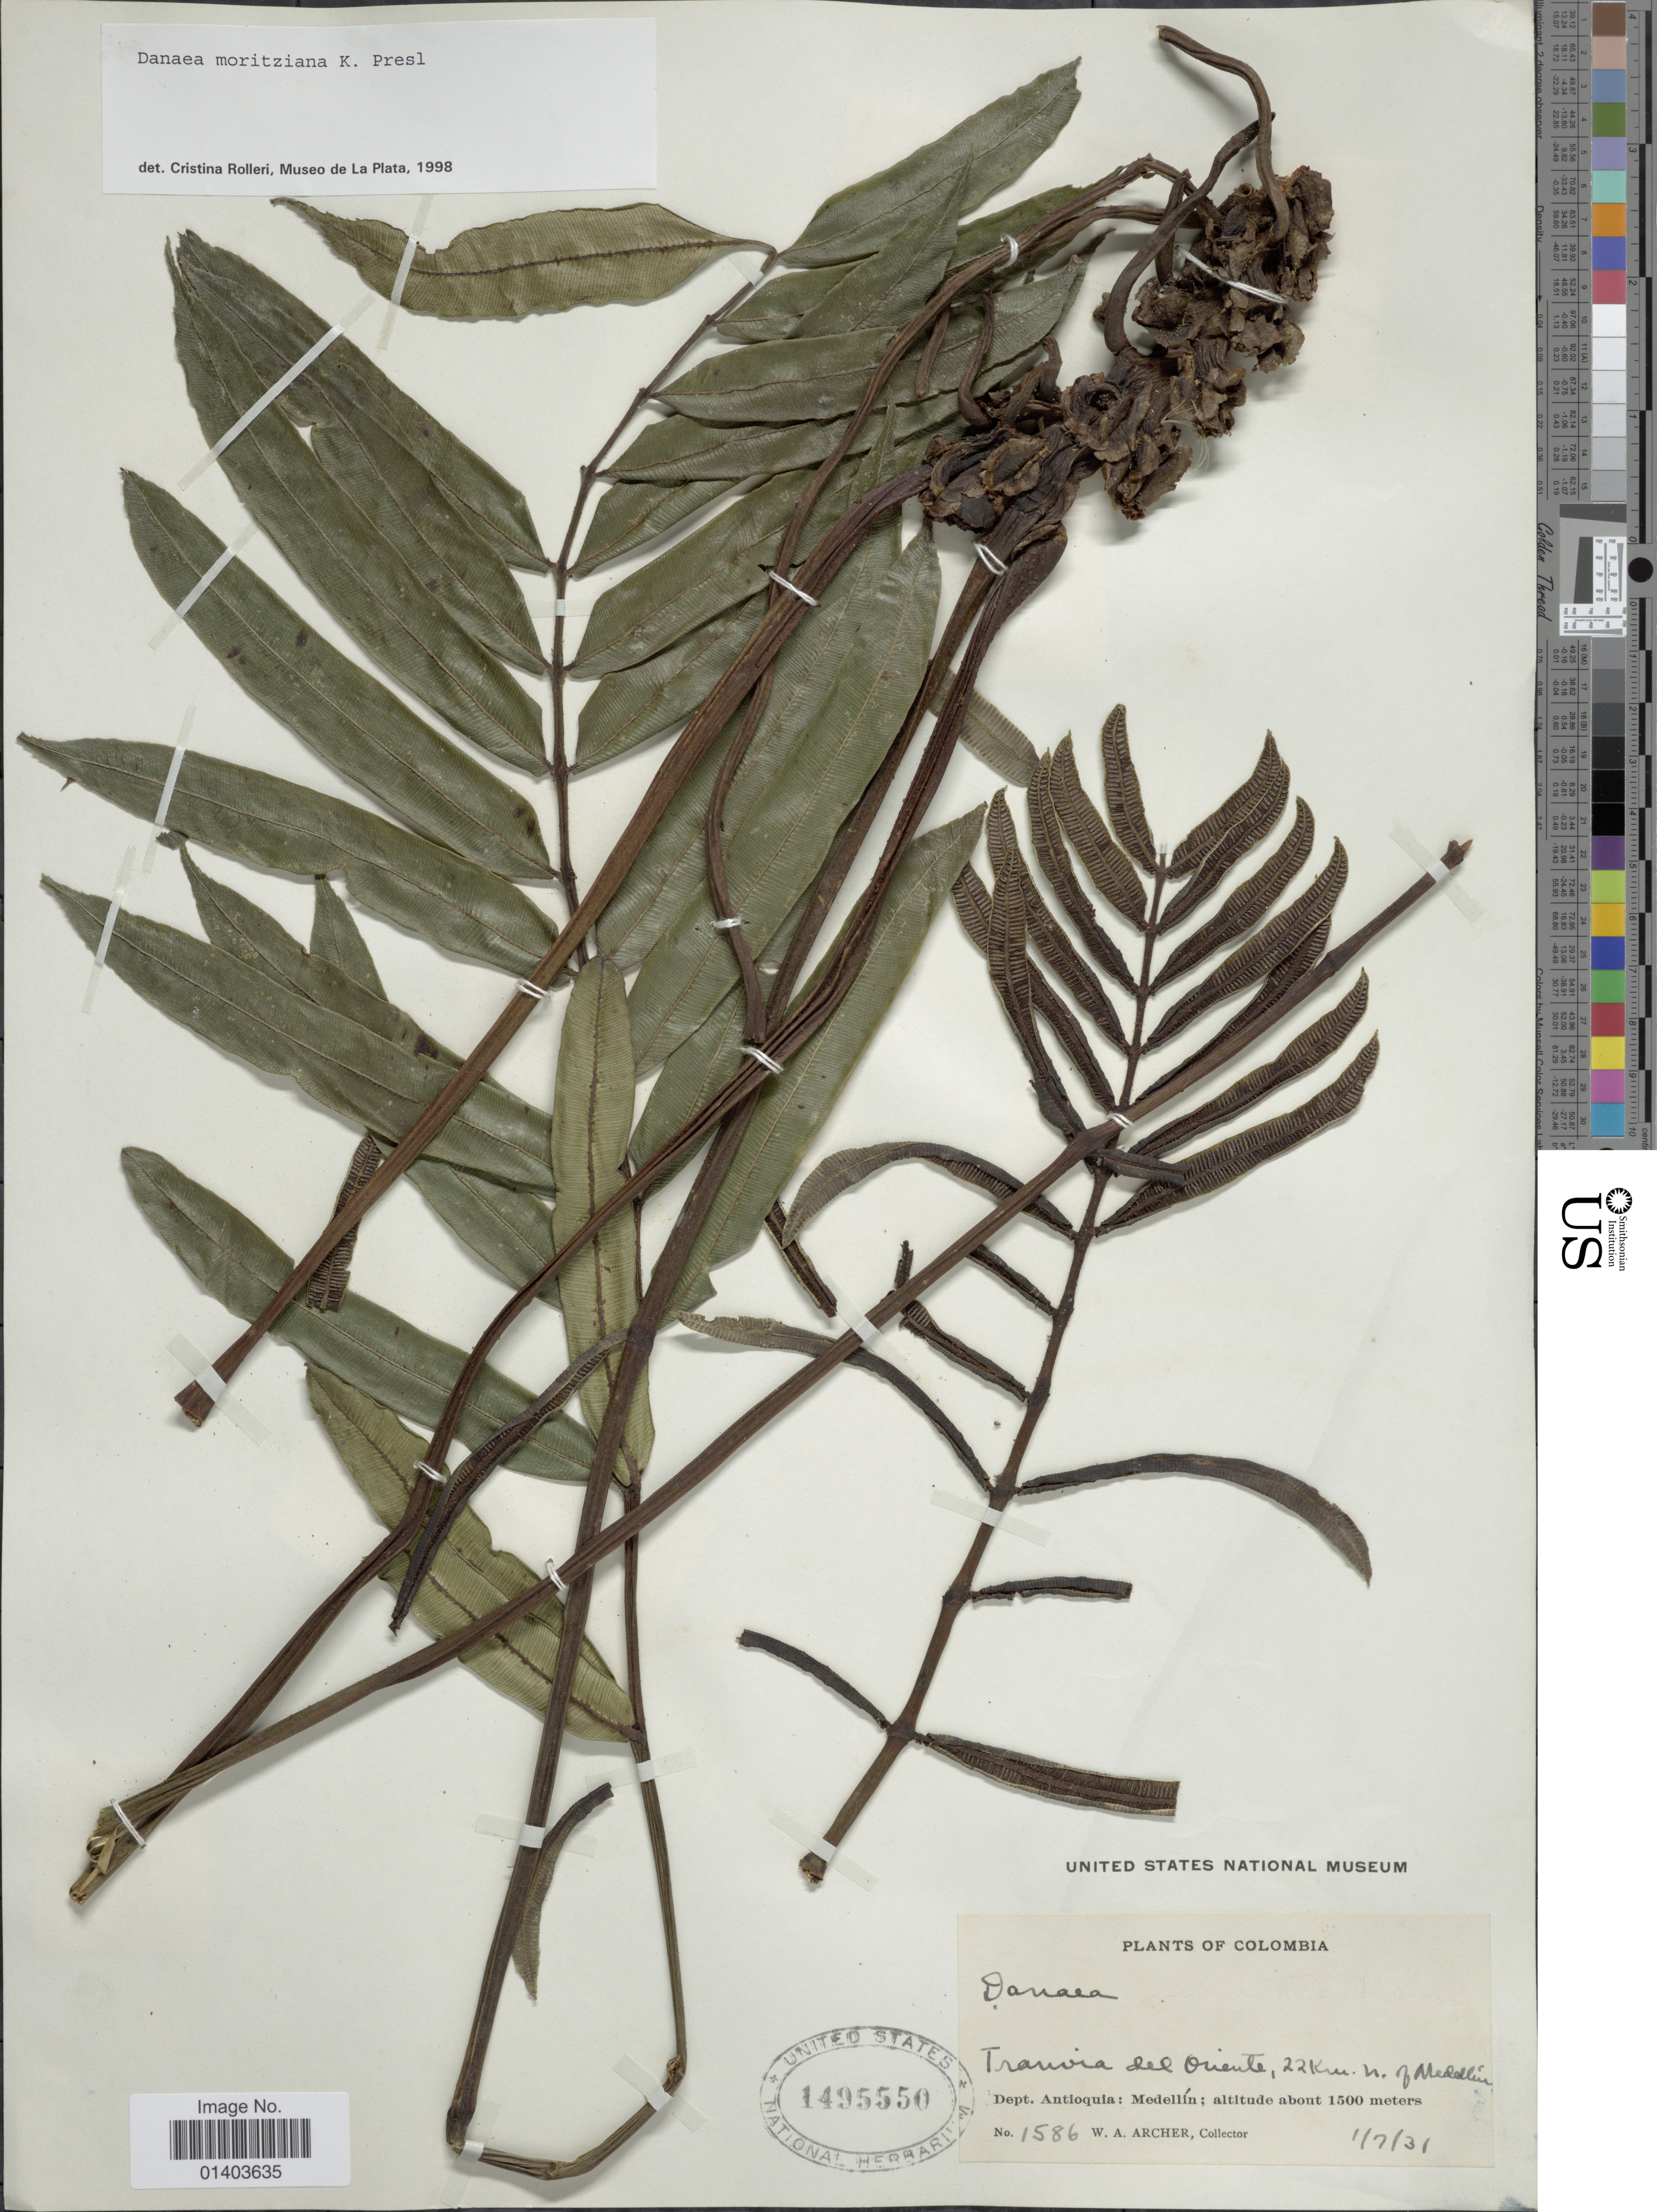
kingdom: Plantae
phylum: Tracheophyta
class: Polypodiopsida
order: Marattiales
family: Marattiaceae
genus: Danaea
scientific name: Danaea moritziana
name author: C. Presl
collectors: W. A. Archer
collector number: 1586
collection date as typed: Transcribed d/m/y: 1/7/31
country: Colombia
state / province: Antioquia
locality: Dept. Antioquia: Medellín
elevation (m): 1500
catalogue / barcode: US 1495550